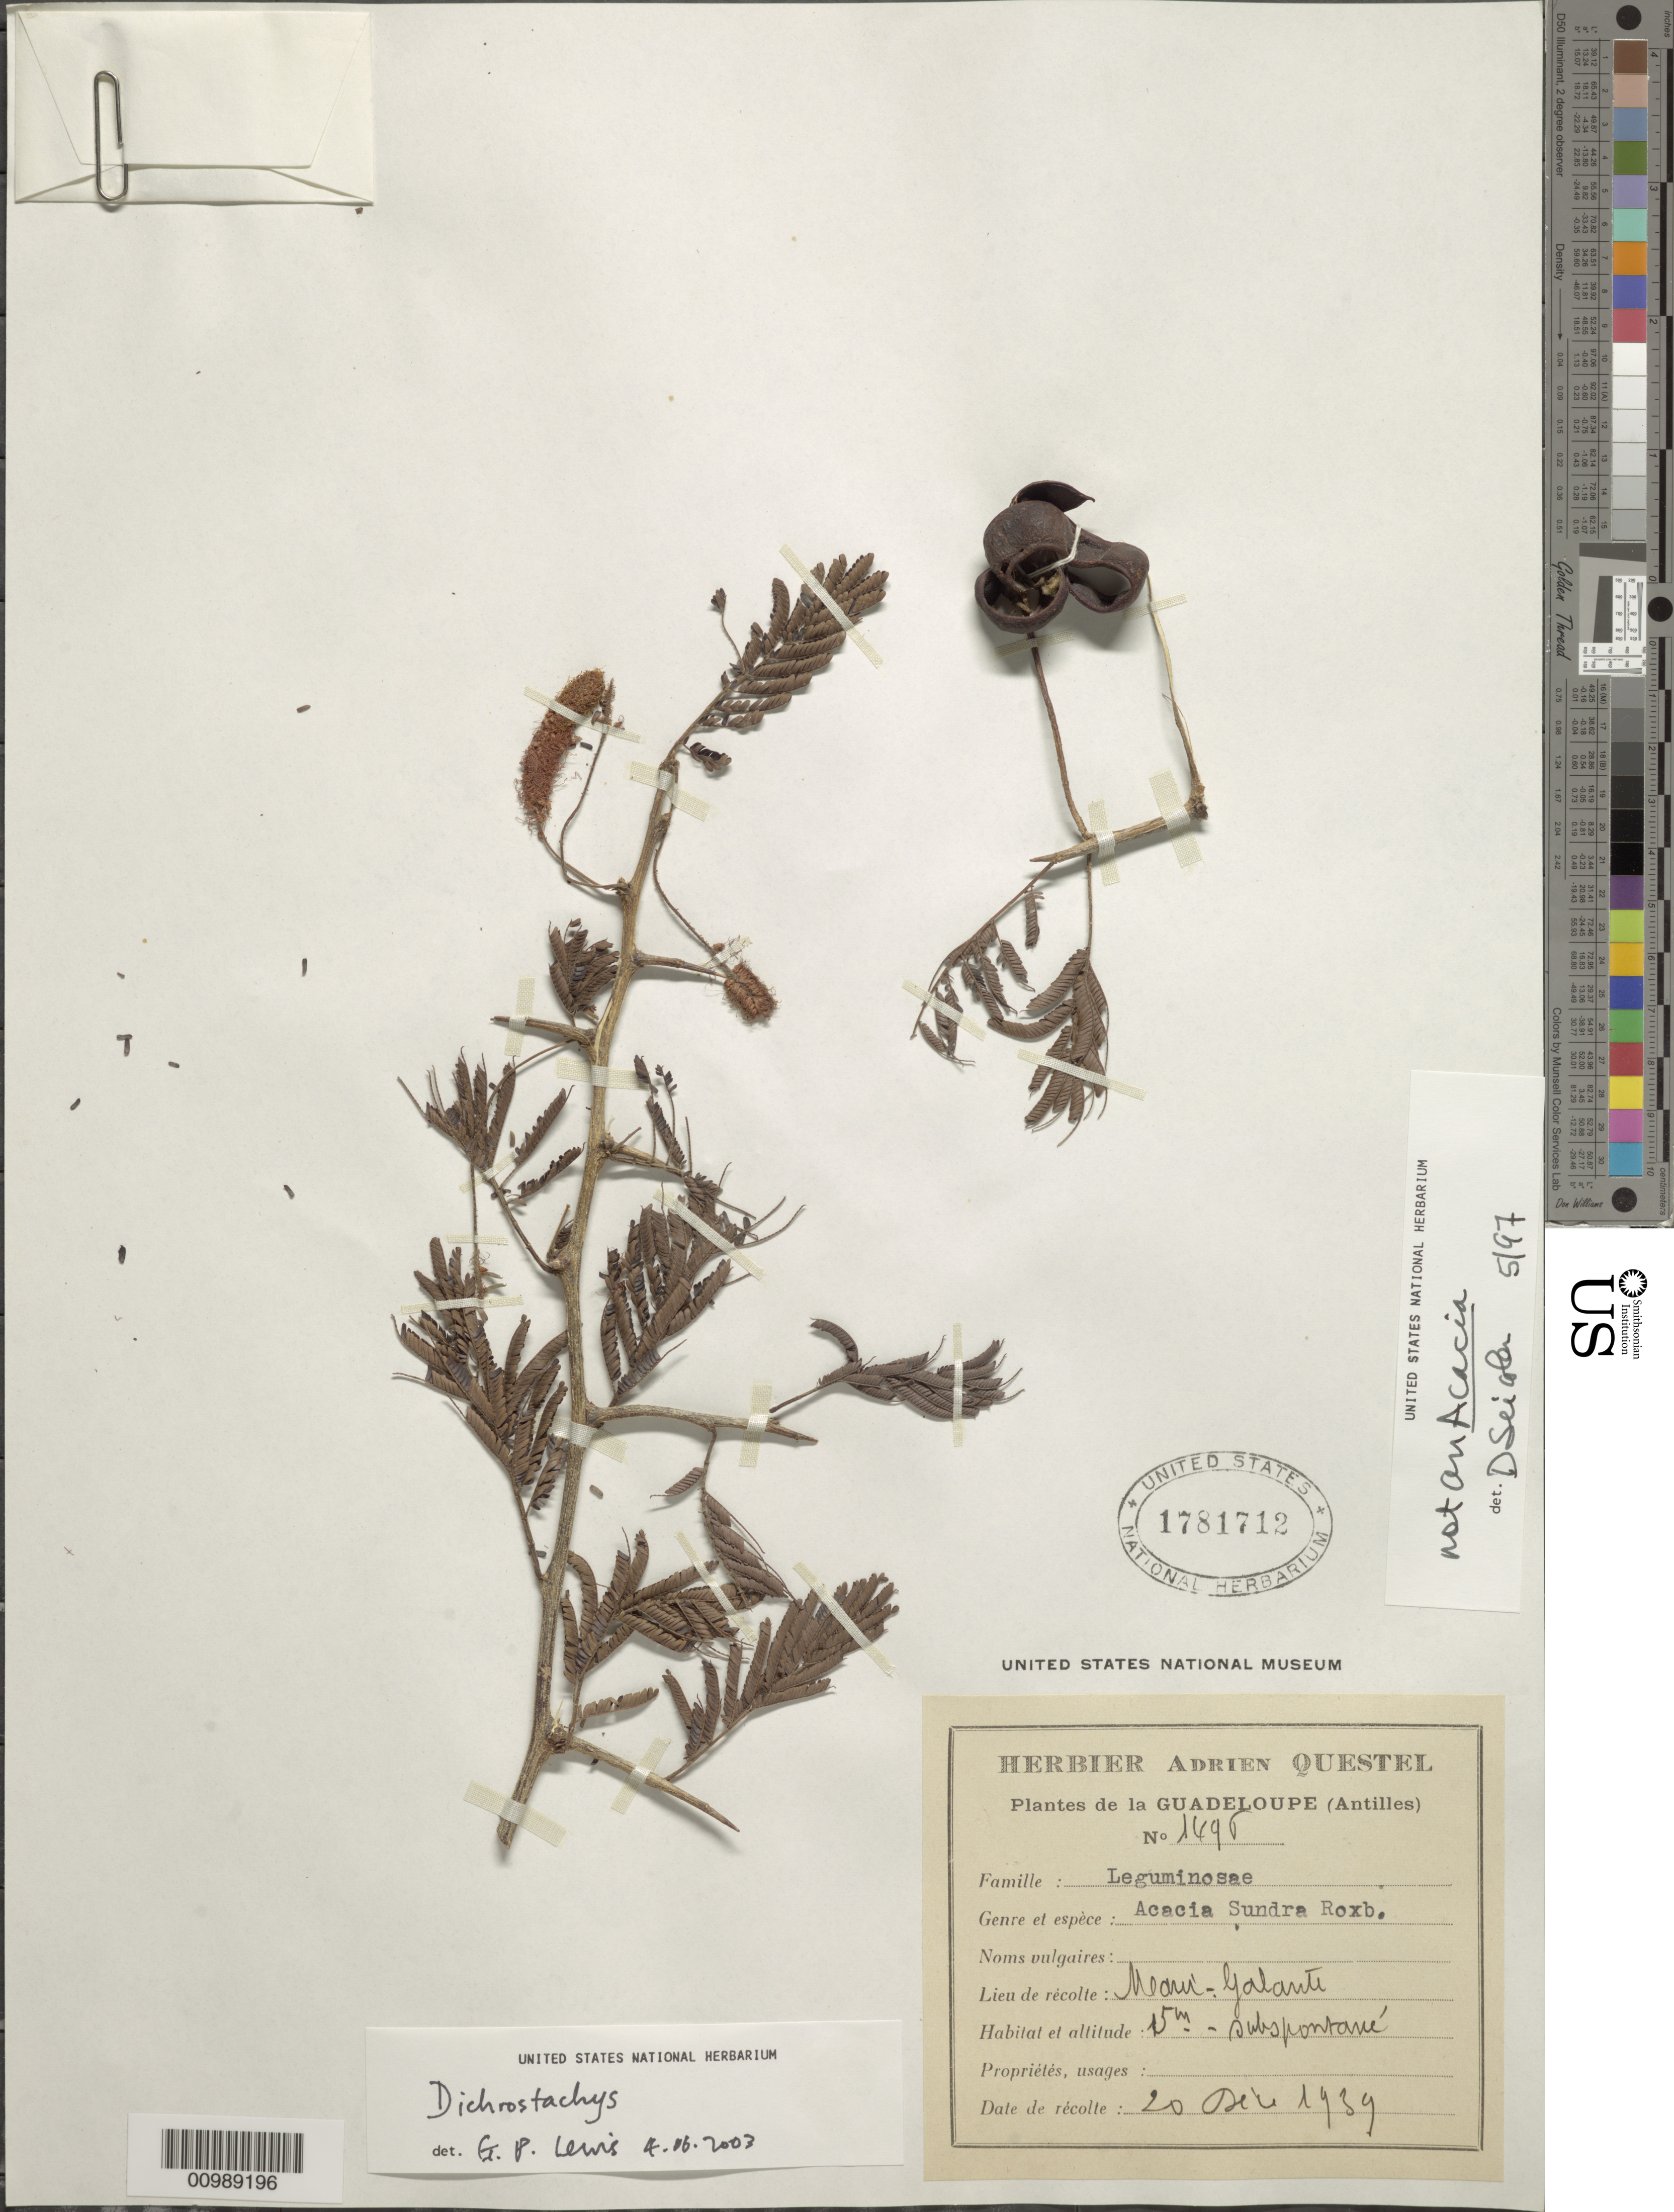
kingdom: Plantae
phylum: Tracheophyta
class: Magnoliopsida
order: Fabales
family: Fabaceae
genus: Dichrostachys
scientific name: Dichrostachys glomerata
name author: (Forssk.) Chiov.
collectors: A. Questel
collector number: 1496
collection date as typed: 20 Dec 1939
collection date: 1939-12-20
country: Guadeloupe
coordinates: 0 N, 0 E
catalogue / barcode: US 1781712